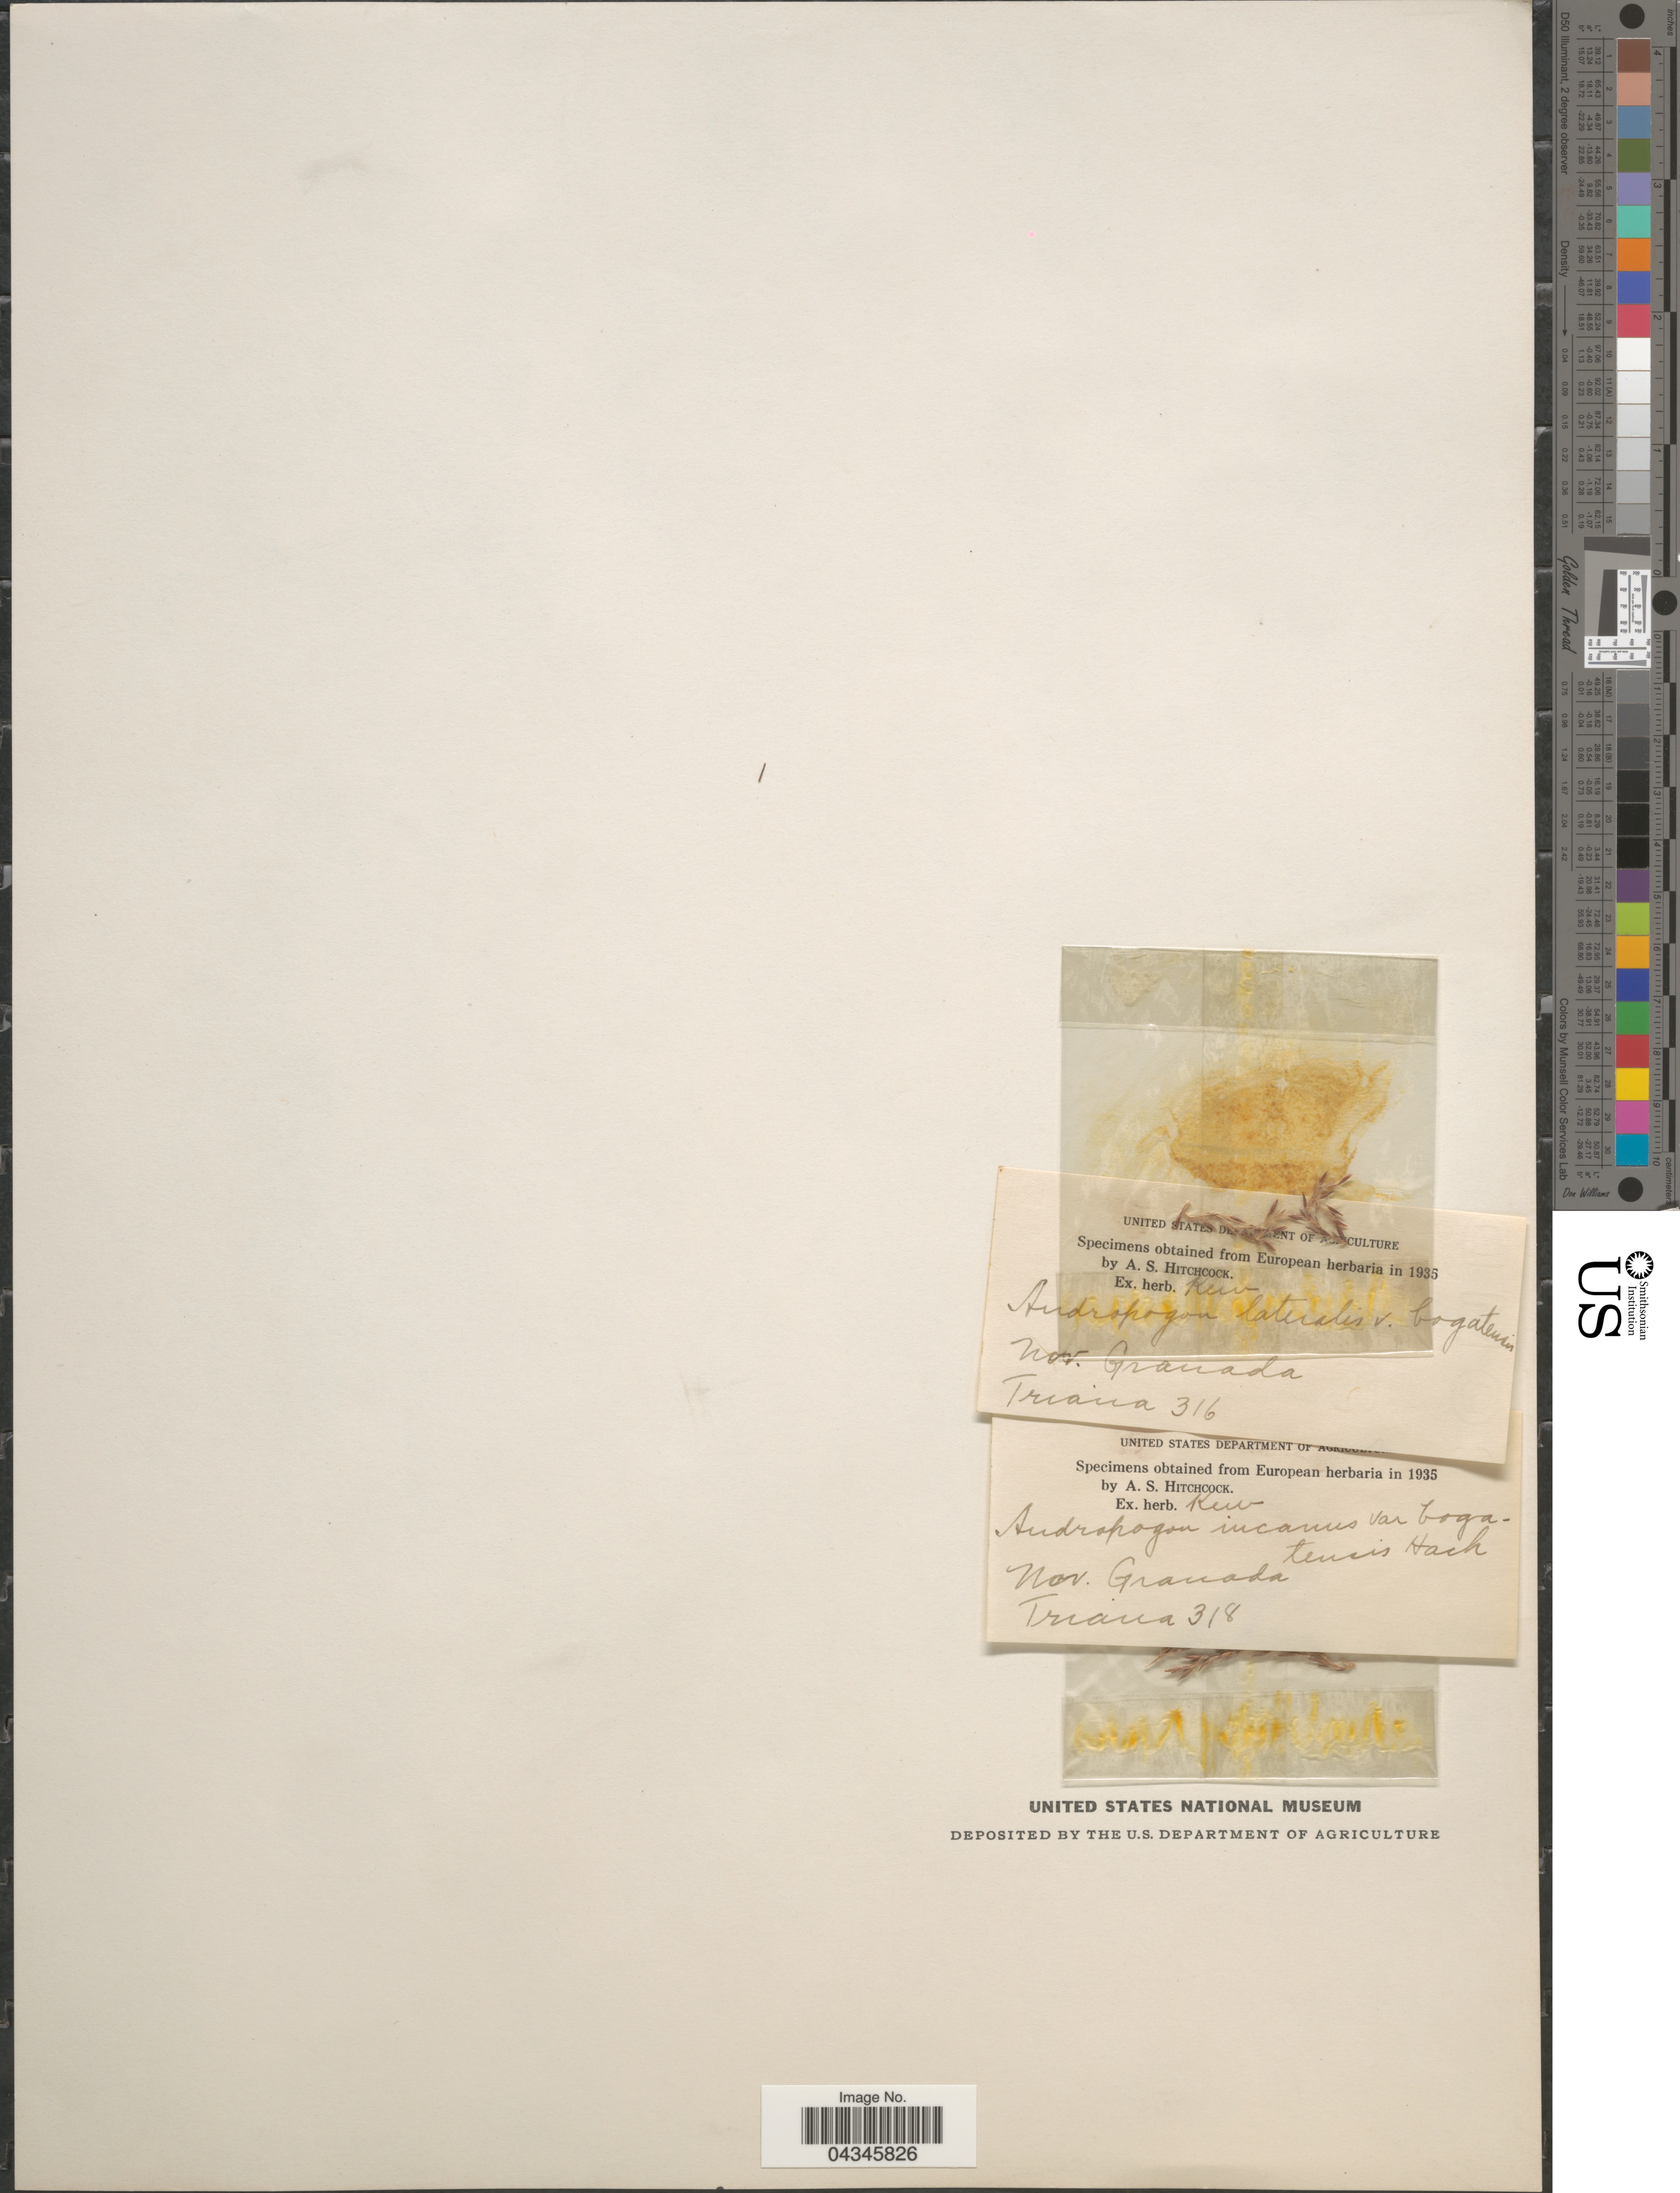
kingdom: Plantae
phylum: Tracheophyta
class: Liliopsida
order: Poales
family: Poaceae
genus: Andropogon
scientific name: Andropogon lateralis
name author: Nees in Mart.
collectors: Triana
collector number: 316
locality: Nov. Granada.